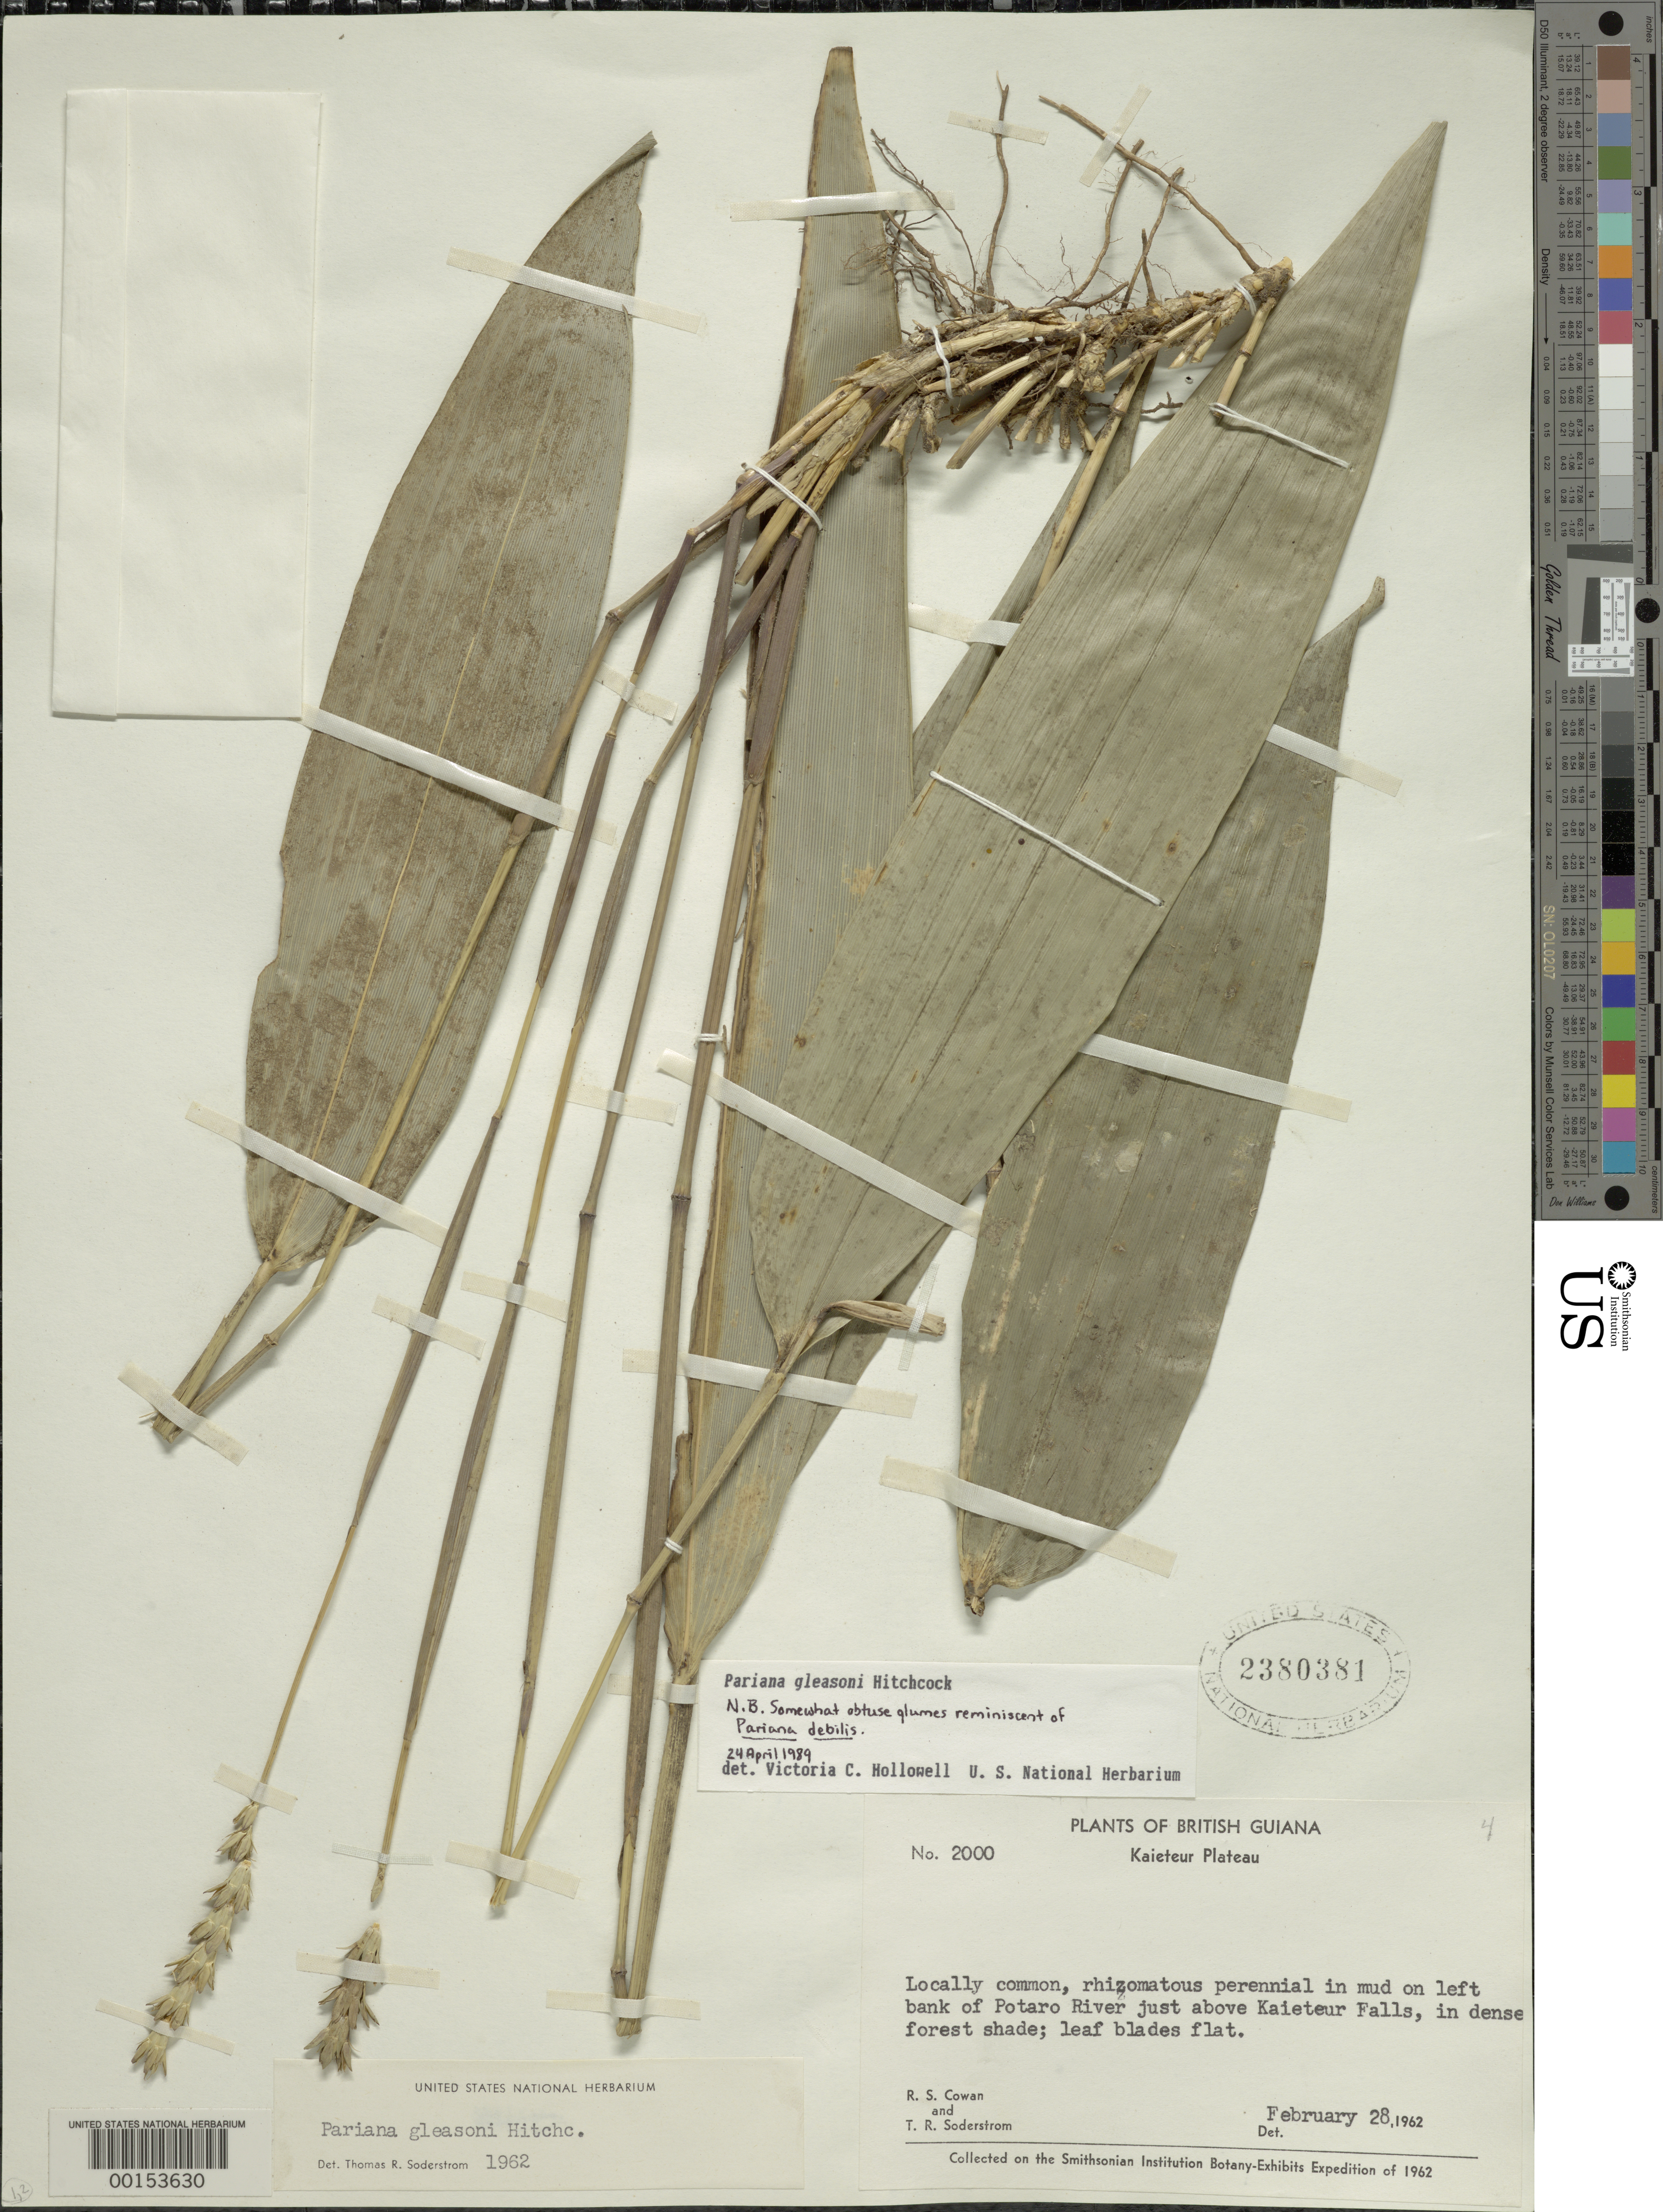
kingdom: Plantae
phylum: Tracheophyta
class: Liliopsida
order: Poales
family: Poaceae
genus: Pariana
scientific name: Pariana gleasonii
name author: Hitchc.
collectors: R. S. Cowan & T. R. Soderstrom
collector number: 2000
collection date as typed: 28 Feb 1962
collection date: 1962-02-28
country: Guyana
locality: Kaiteur plateau, left bank of potaro river, just above kaiteur falls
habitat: Dense forest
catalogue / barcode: US 2380380